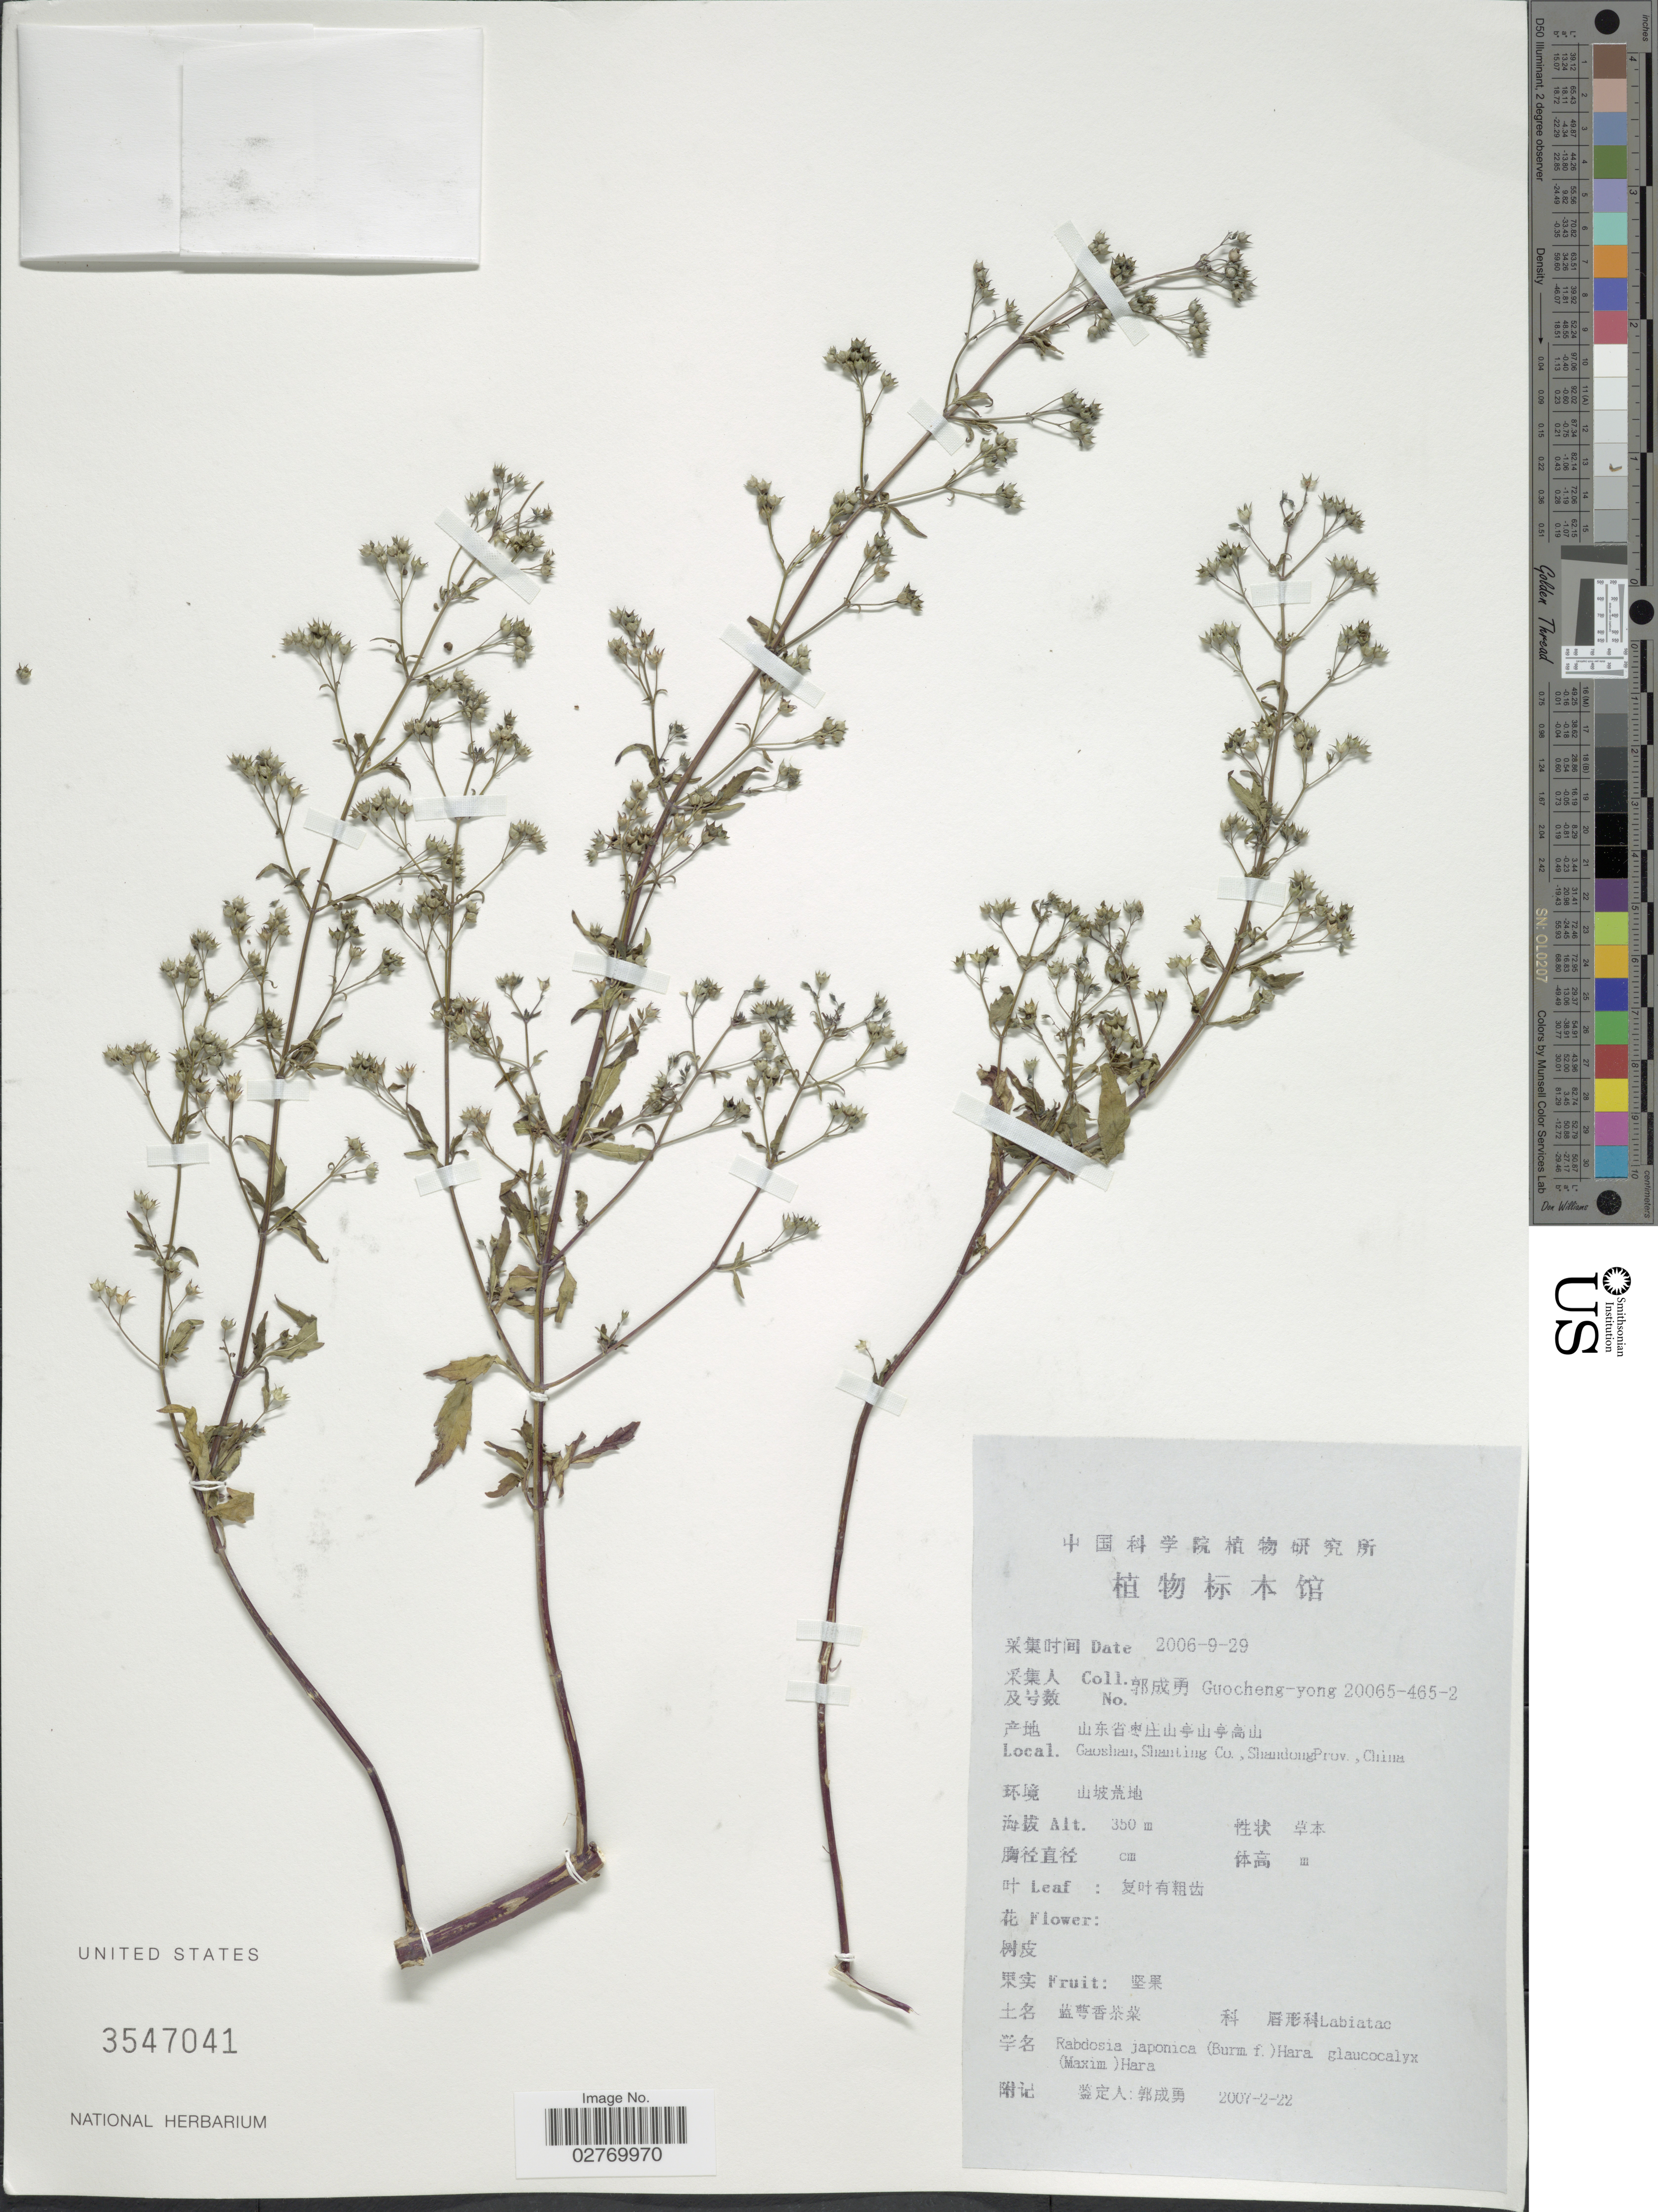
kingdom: Plantae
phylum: Tracheophyta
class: Magnoliopsida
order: Lamiales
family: Lamiaceae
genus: Scutellaria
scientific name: Scutellaria japonica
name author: Burm. f.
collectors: Guo cheng-yong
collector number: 20065-465-2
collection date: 2006-09-29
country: China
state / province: Shandong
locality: Gaoshan, Shanting Co.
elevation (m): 350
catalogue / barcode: US 3547041